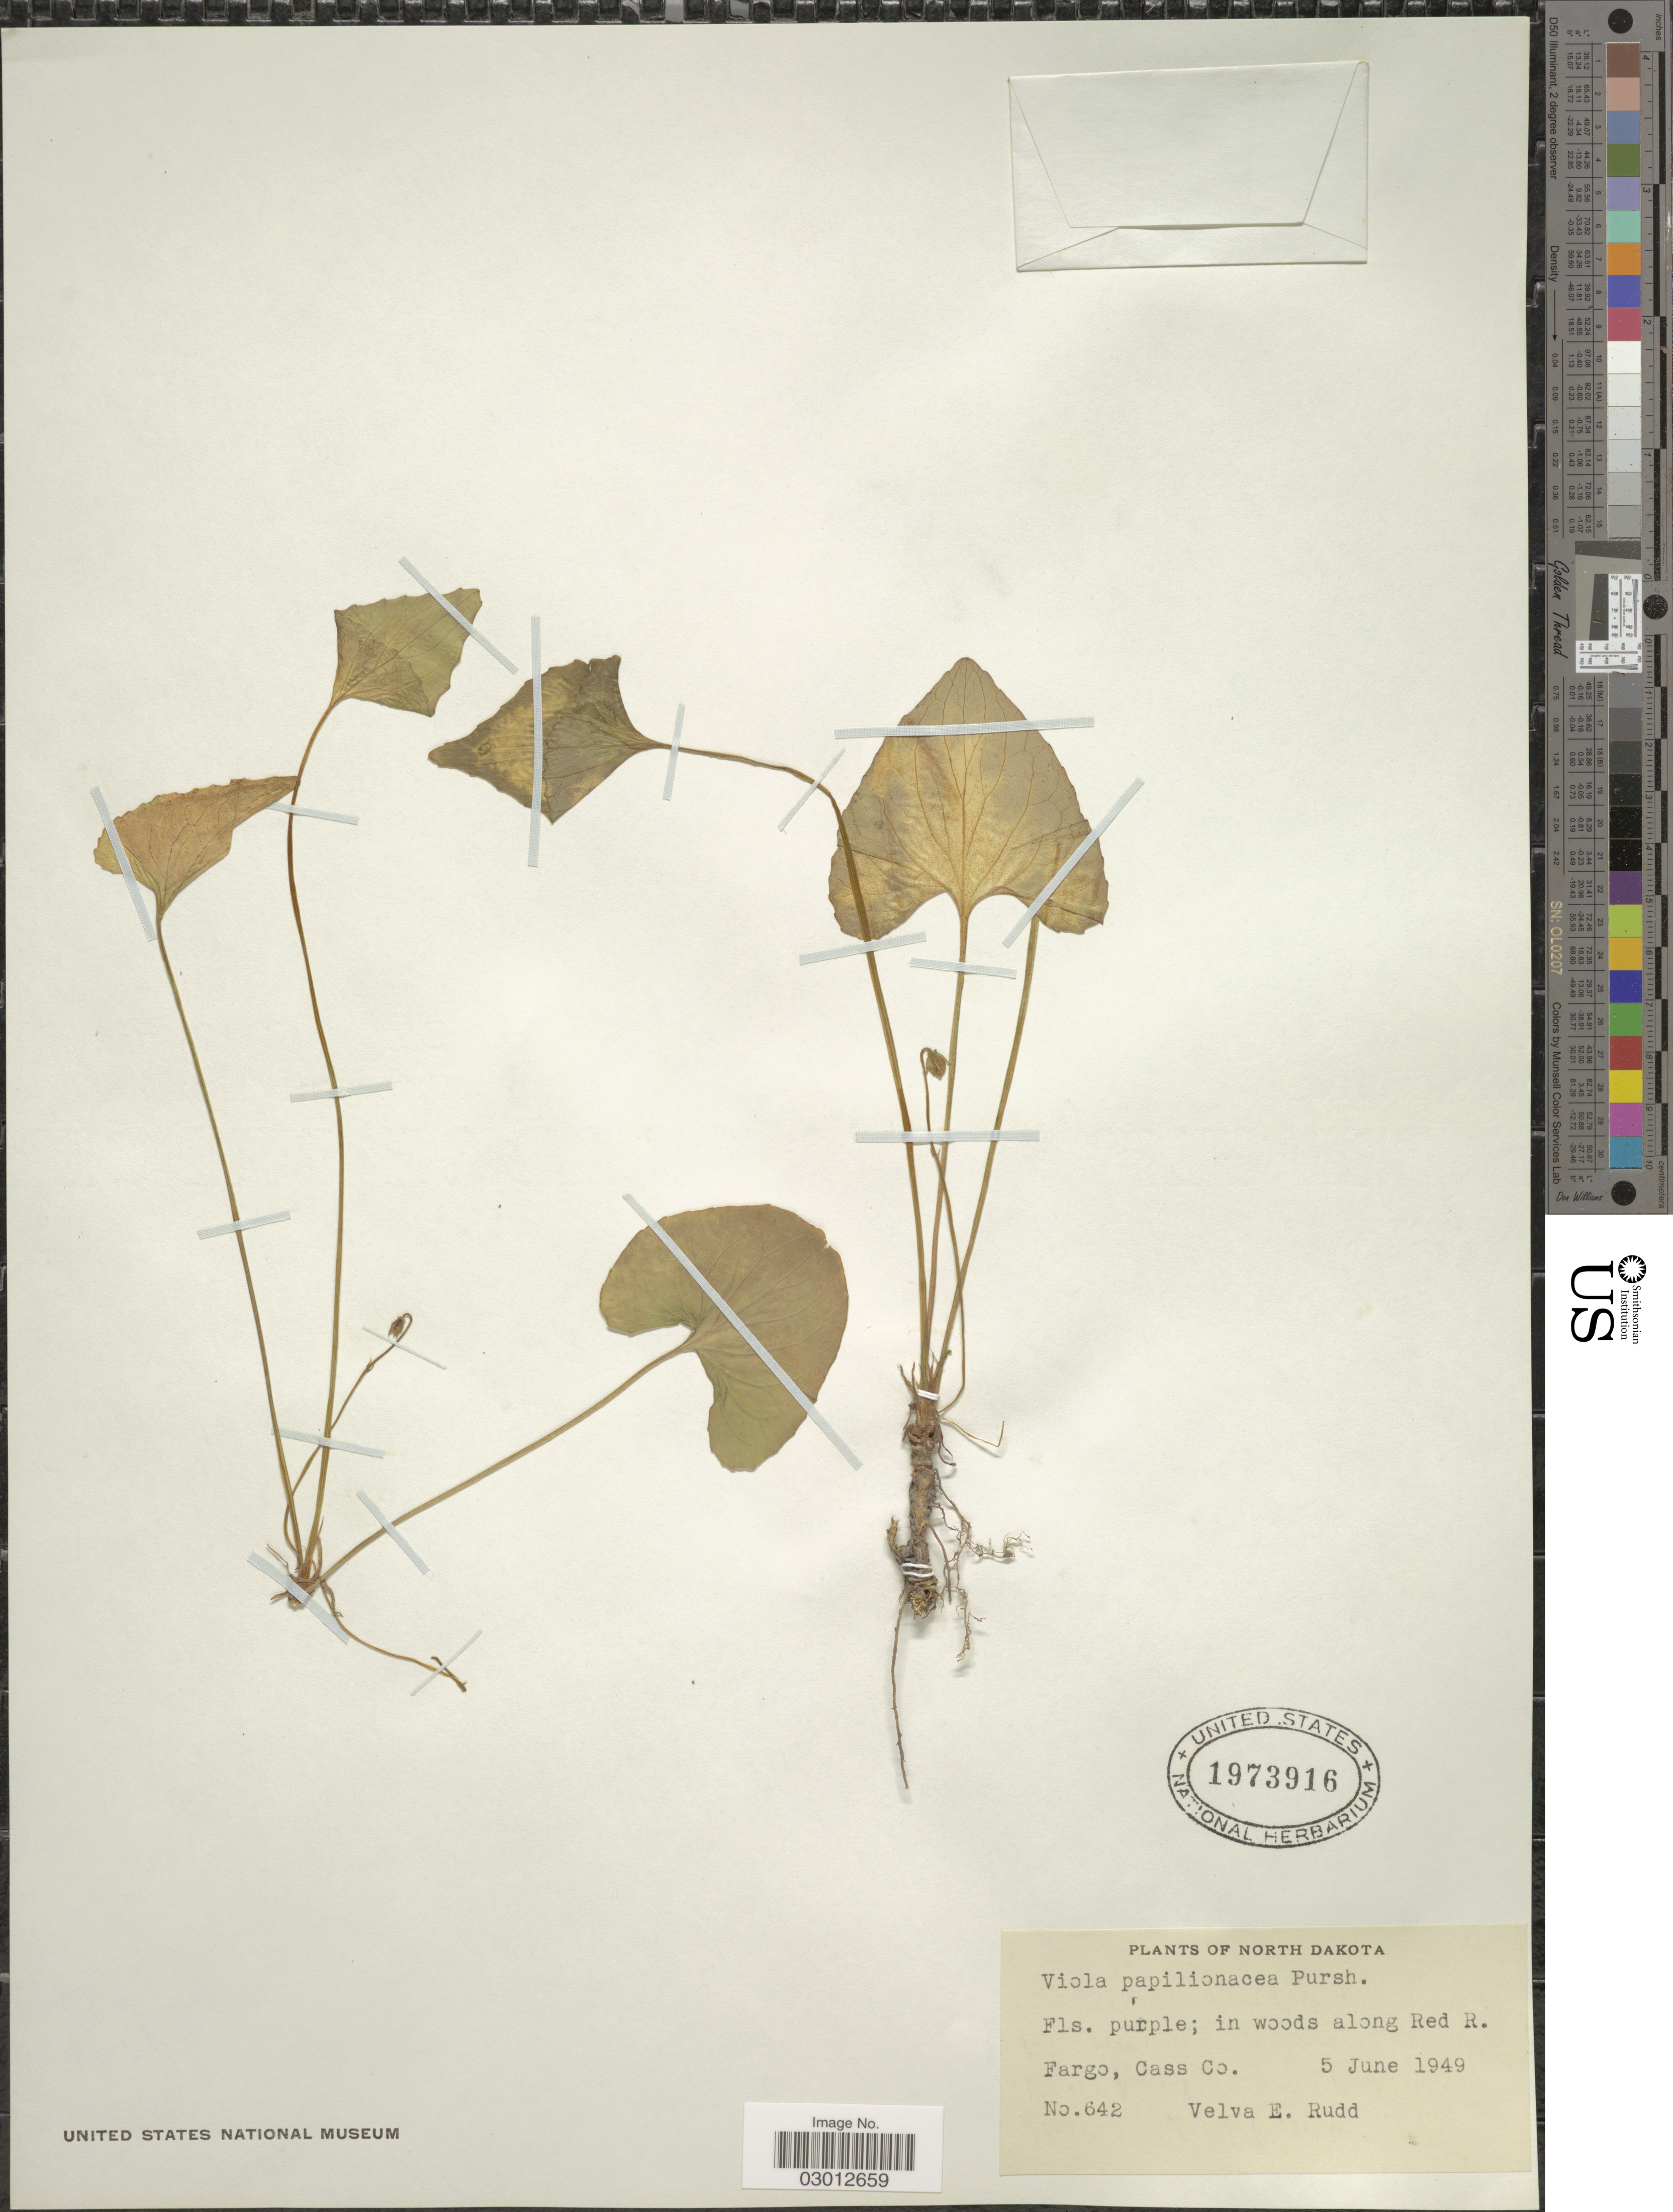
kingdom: Plantae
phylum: Tracheophyta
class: Magnoliopsida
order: Malpighiales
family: Violaceae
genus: Viola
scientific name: Viola papilionacea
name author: Pursh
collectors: V. E. Rudd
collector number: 642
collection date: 1949-06-05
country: United States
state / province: North Dakota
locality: In woods along Red R., Fargo, Cass Co.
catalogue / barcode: US 1973916